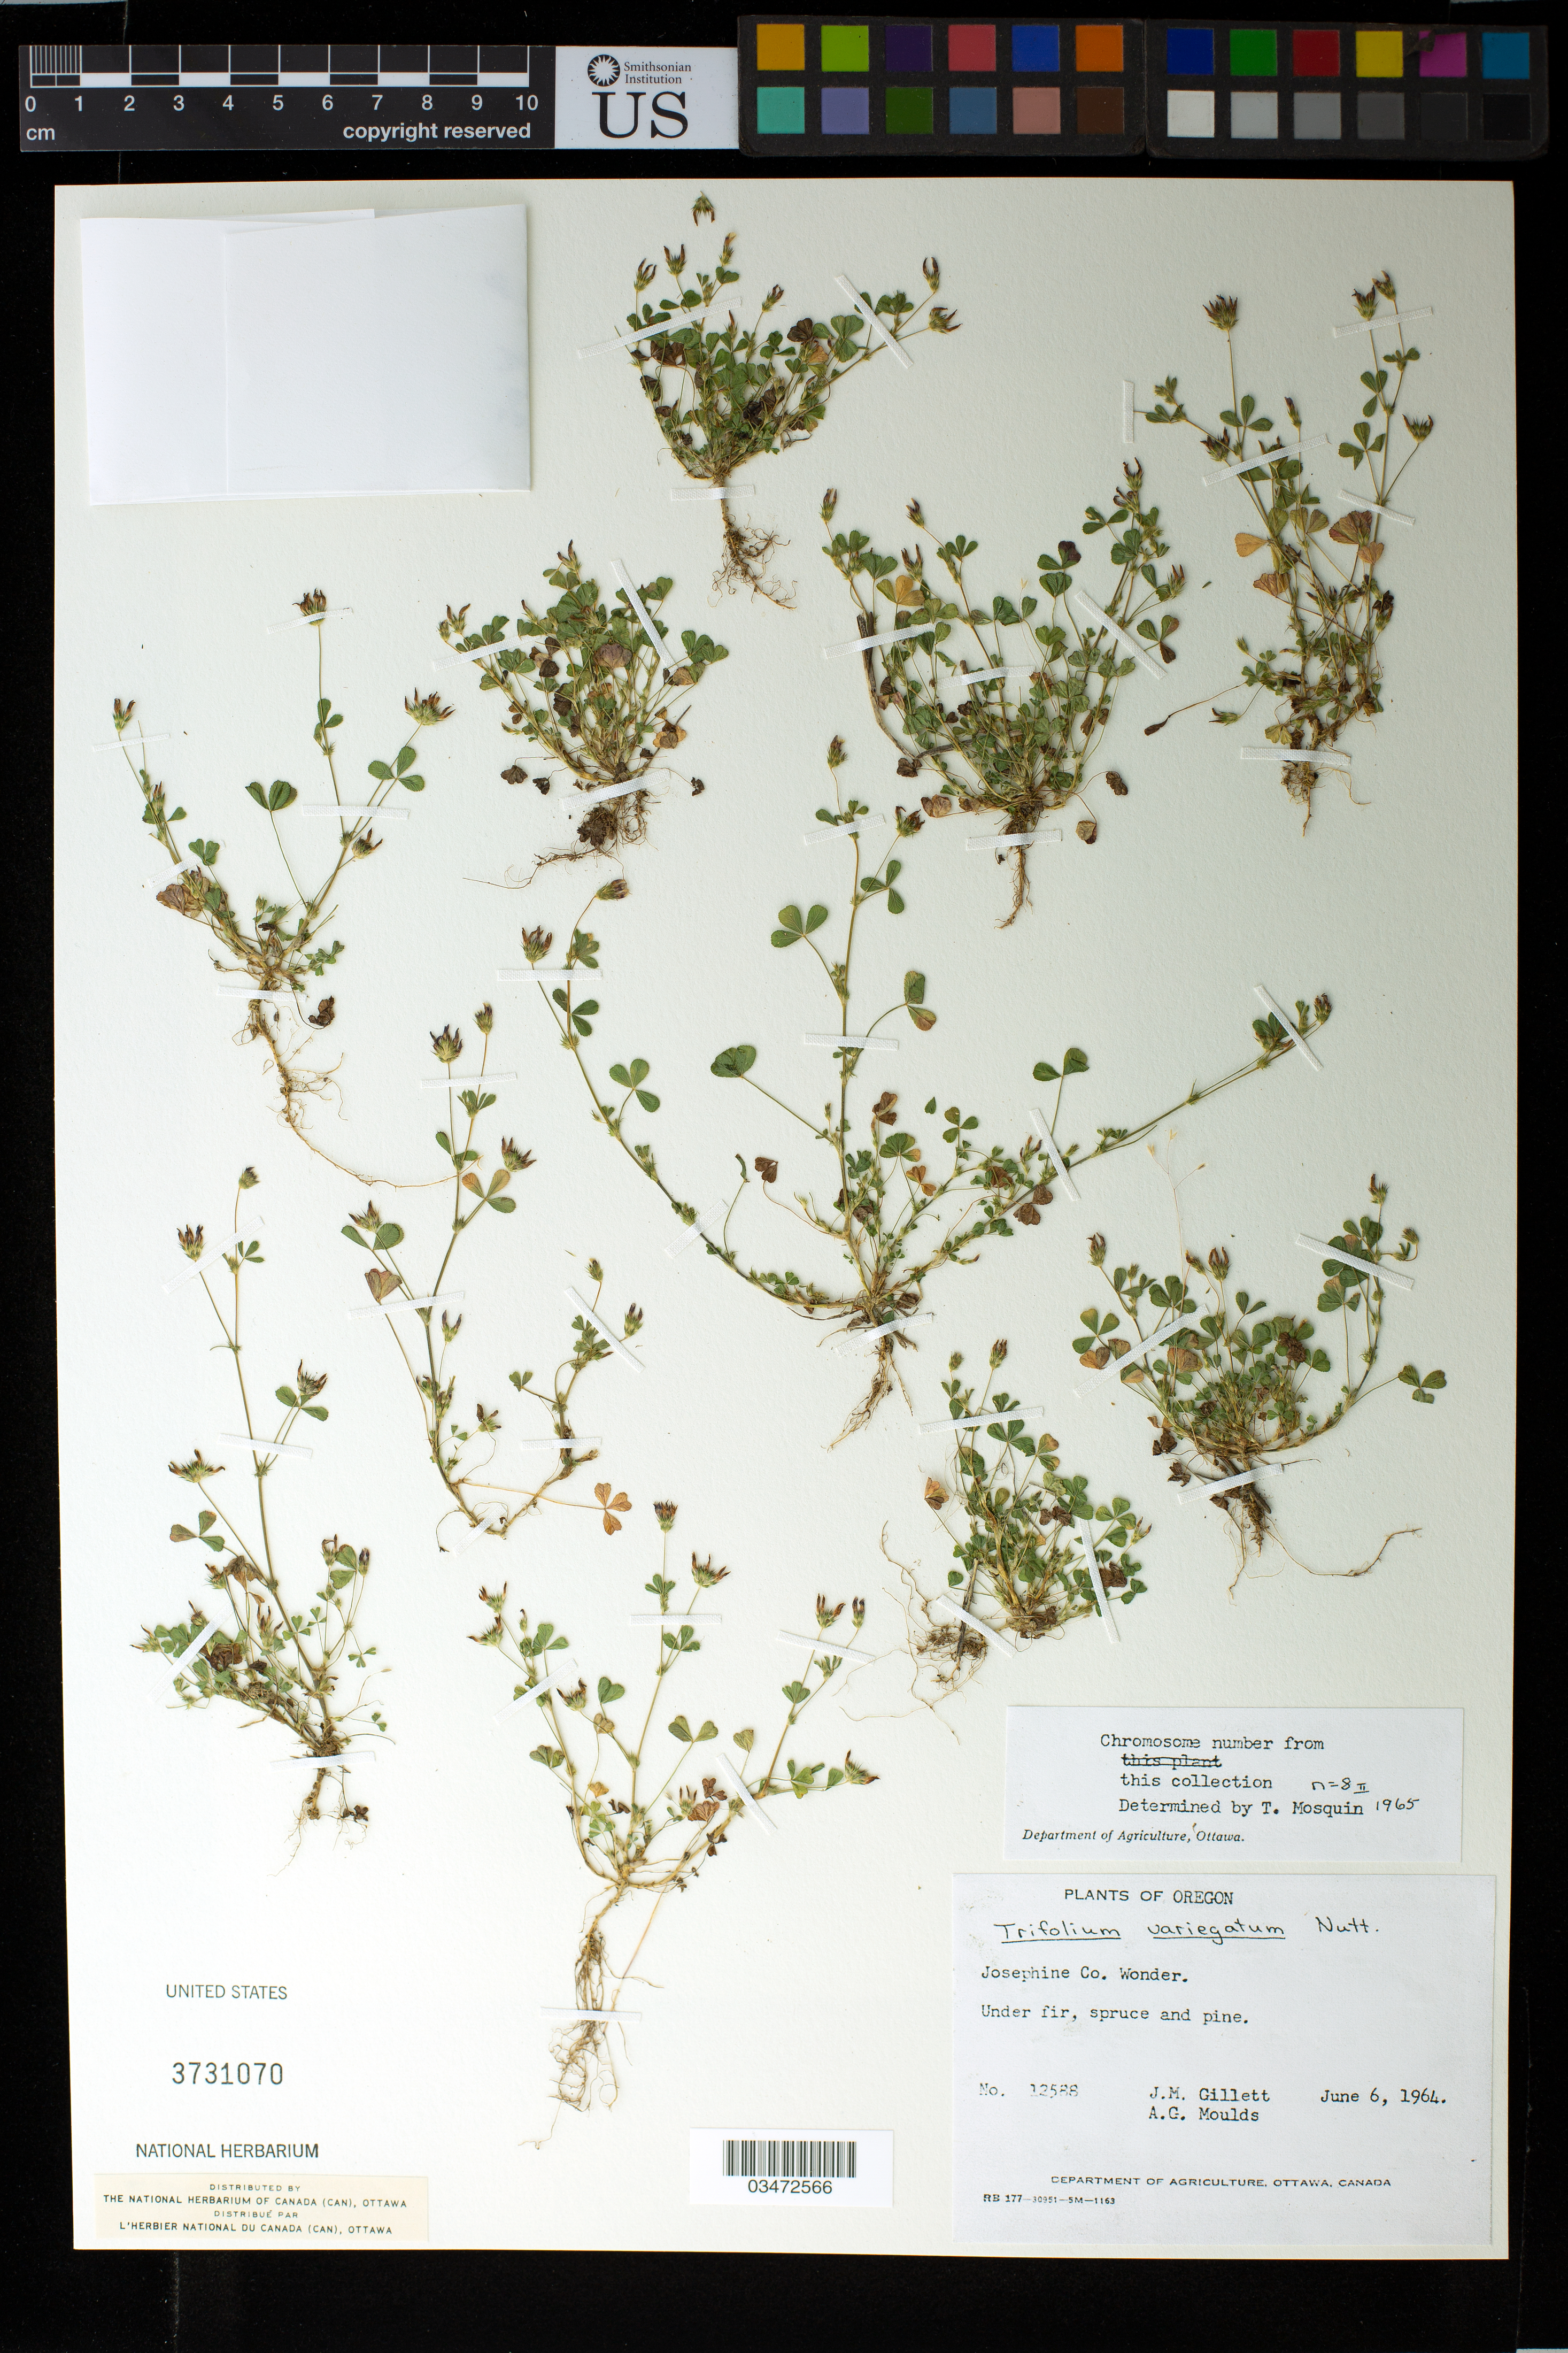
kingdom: Plantae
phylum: Tracheophyta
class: Magnoliopsida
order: Fabales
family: Fabaceae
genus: Trifolium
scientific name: Trifolium variegatum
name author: Nutt.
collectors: J. Gillett & A. Moulds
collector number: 12588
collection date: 1964-06-06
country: United States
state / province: Oregon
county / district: Josephine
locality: Josephine Co. Wonder. Under fir, spruce and pine.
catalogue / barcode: US 3731070